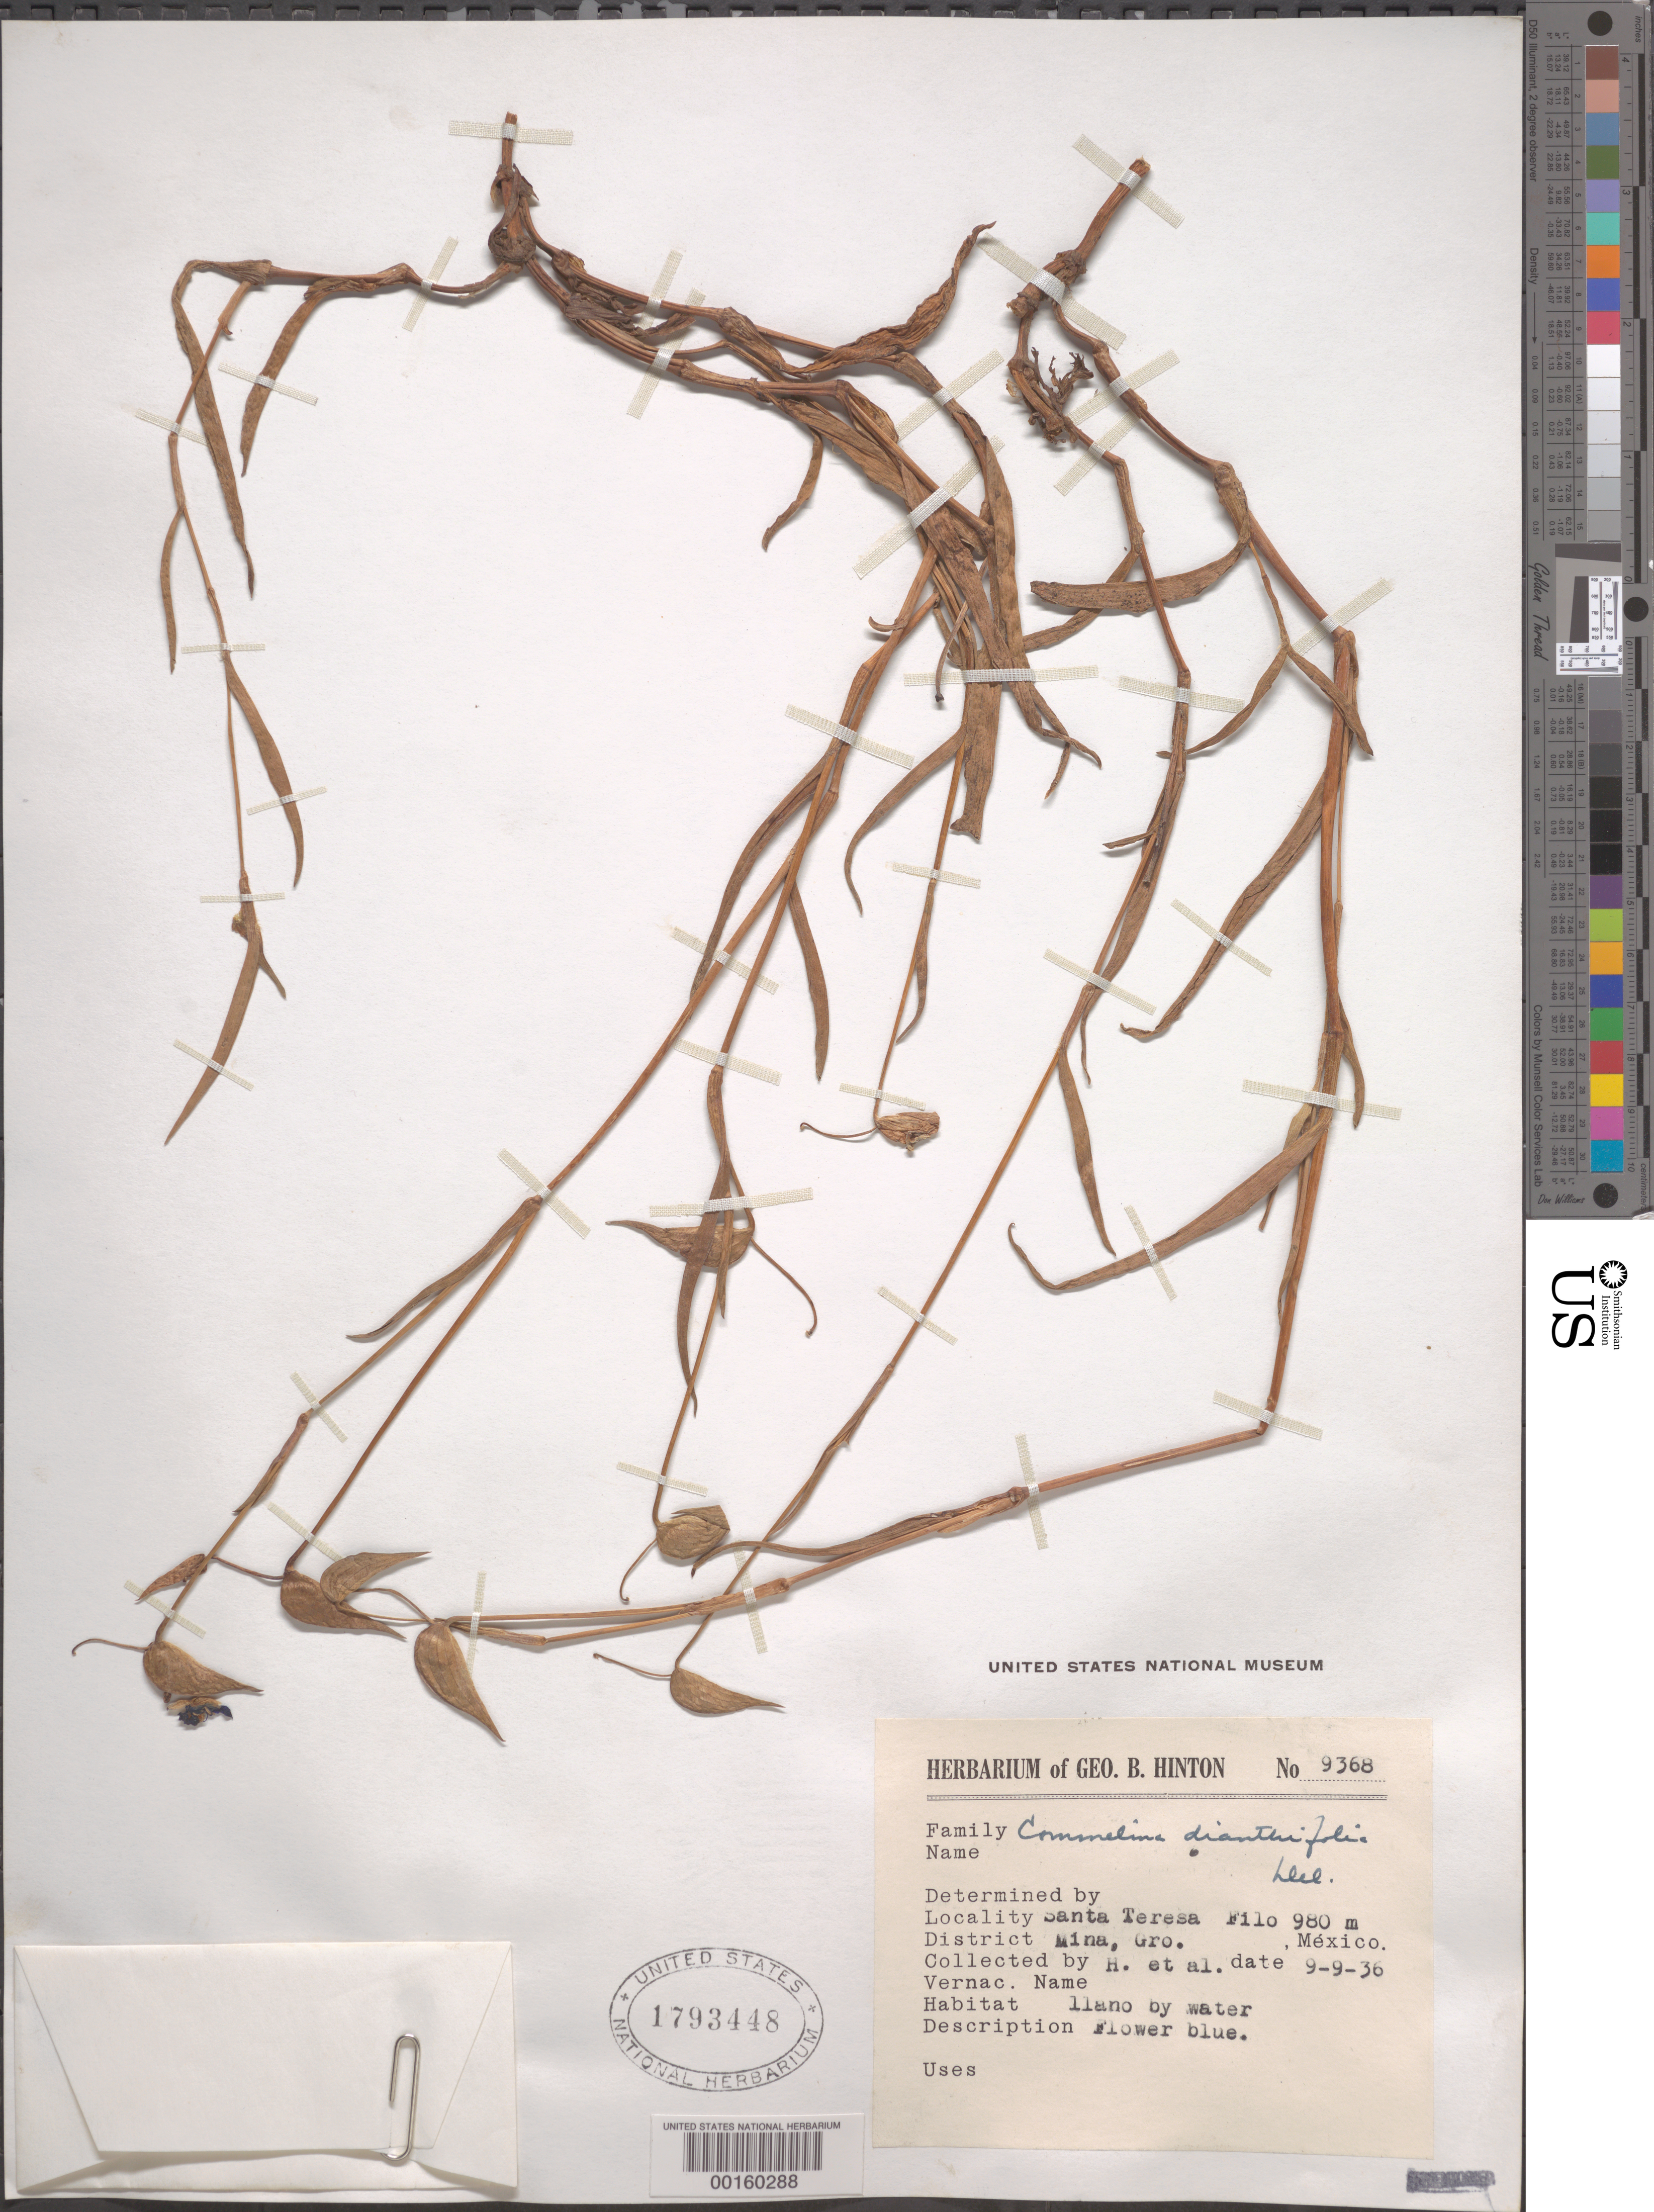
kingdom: Plantae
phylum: Tracheophyta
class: Liliopsida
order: Commelinales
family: Commelinaceae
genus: Commelina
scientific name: Commelina dianthifolia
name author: Redouté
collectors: G. B. Hinton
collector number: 9368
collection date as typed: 09 Sep 1936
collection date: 1936-09-09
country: Mexico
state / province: Guerrero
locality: Mina mun. (?), Santa Teresa Filo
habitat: Llano by water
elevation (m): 980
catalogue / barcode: US 1793448